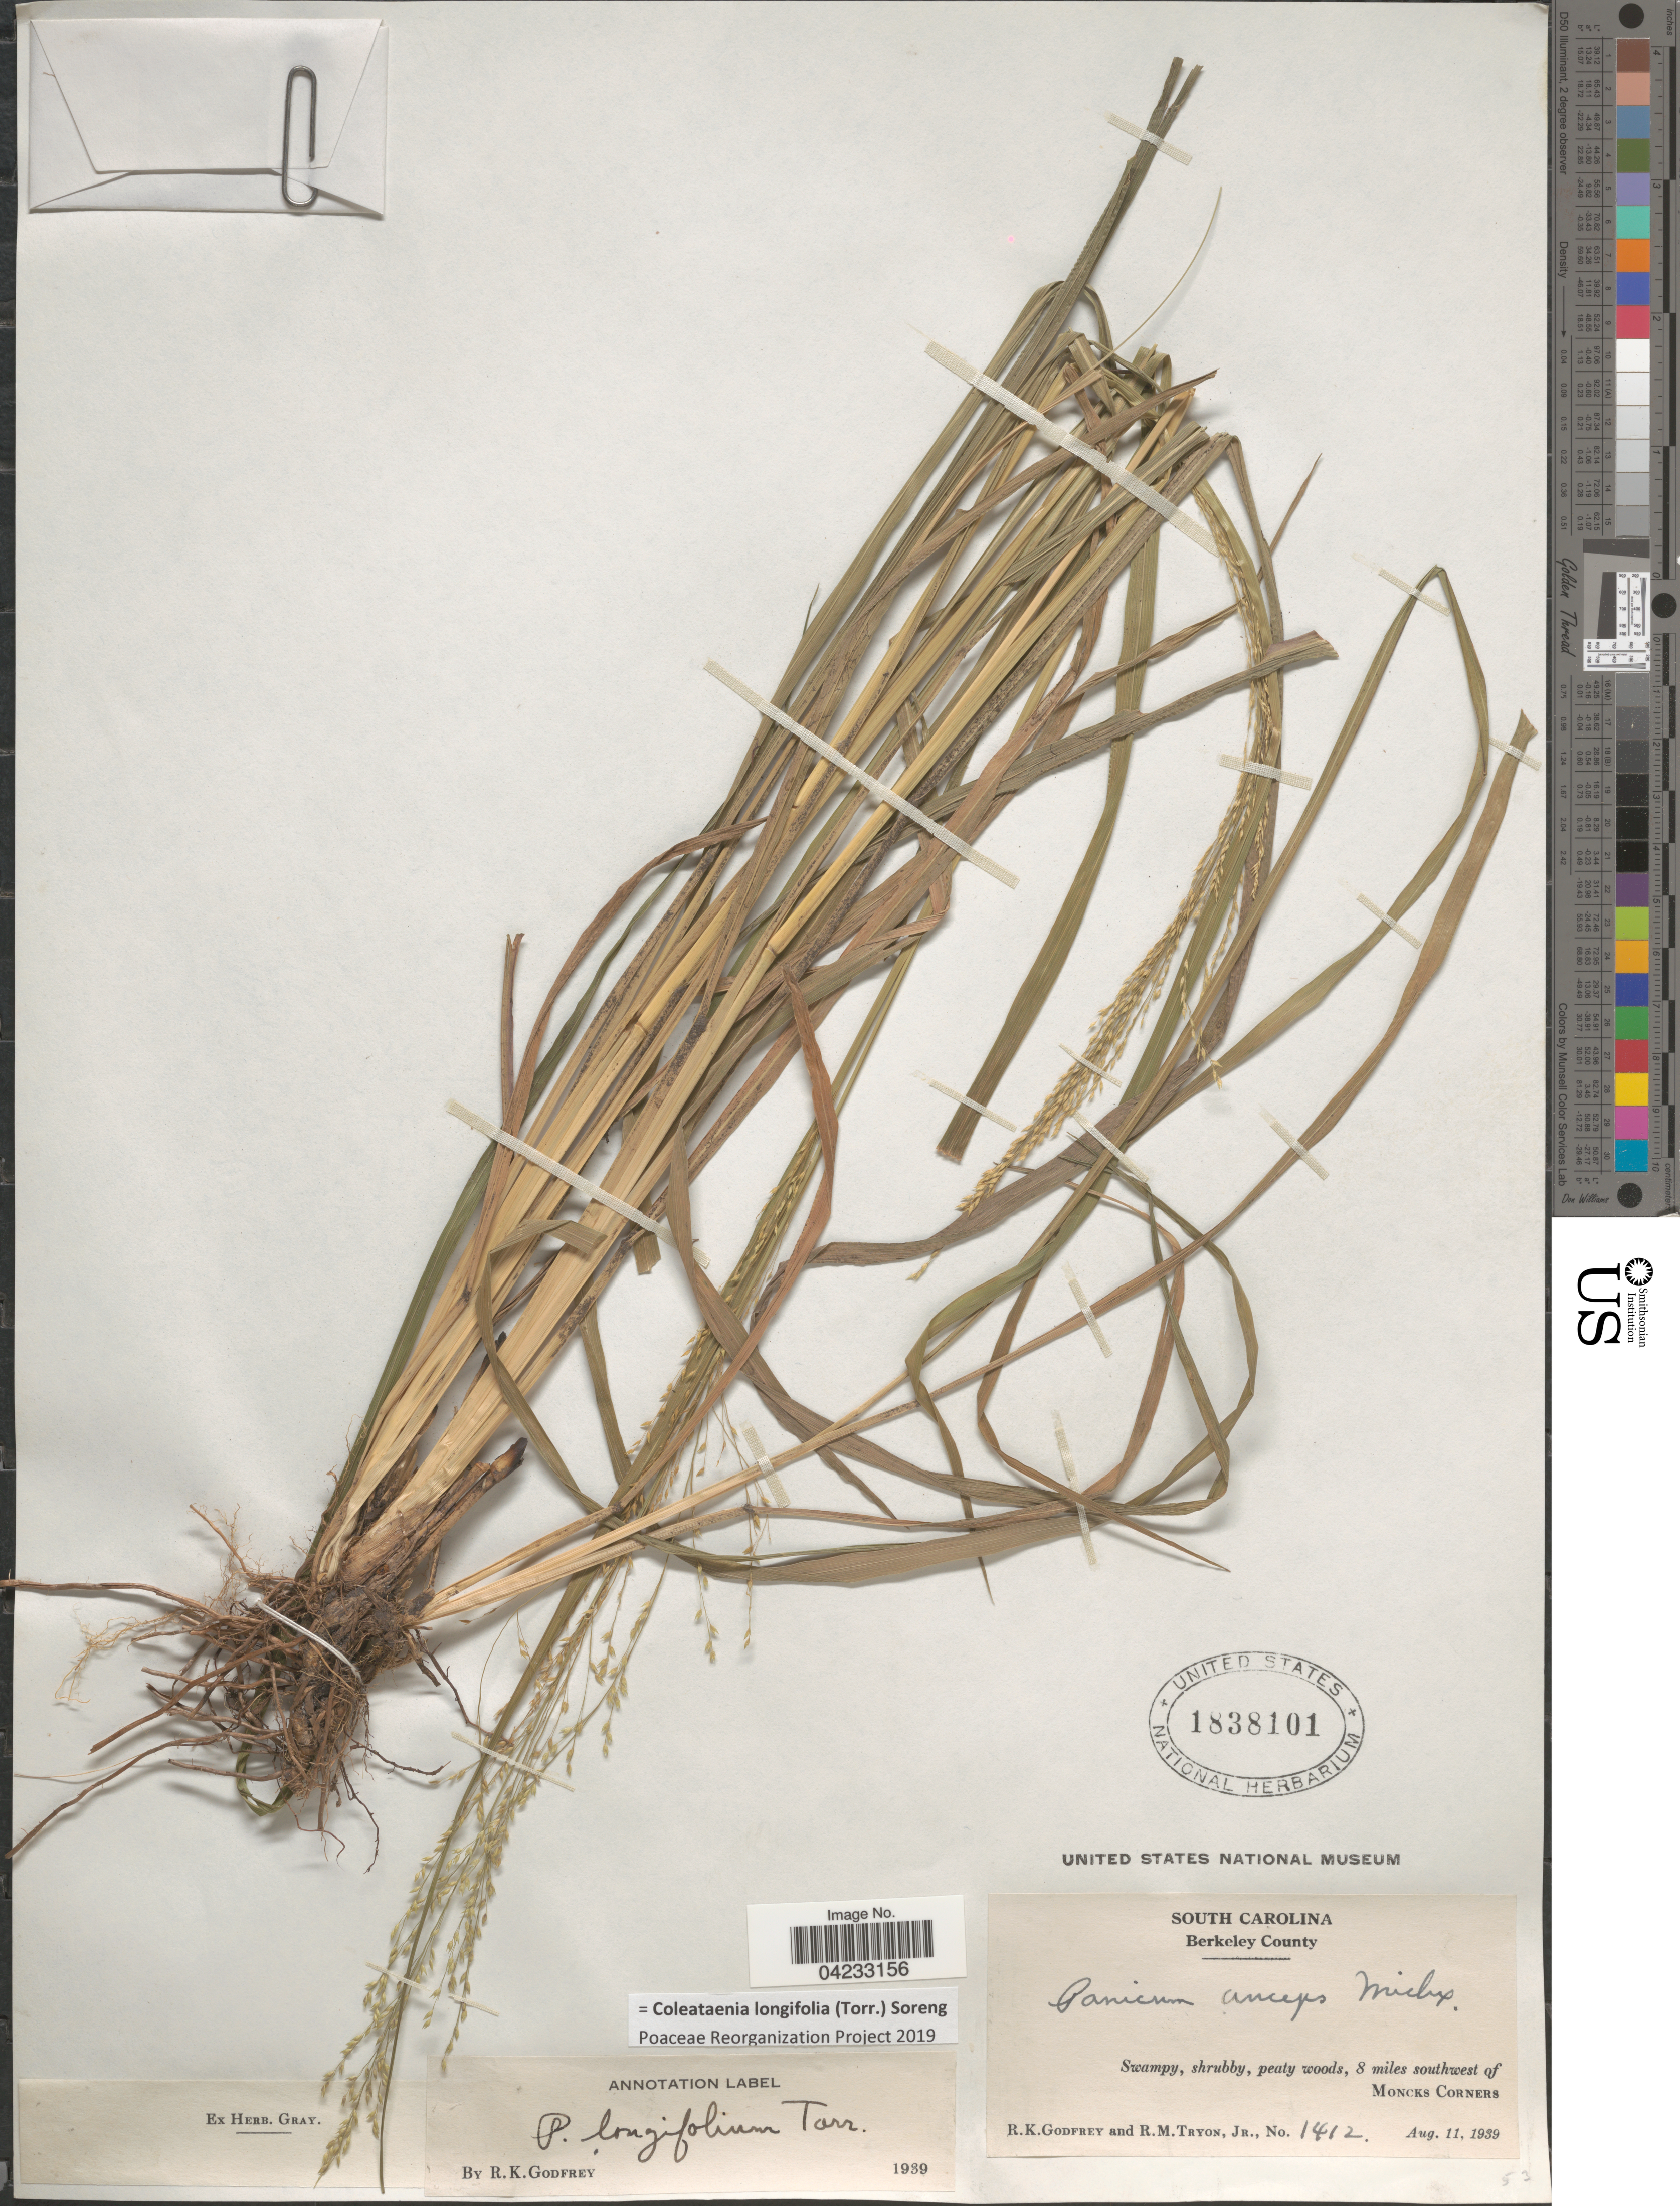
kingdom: Plantae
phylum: Tracheophyta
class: Liliopsida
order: Poales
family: Poaceae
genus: Coleataenia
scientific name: Coleataenia longifolia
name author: (Torr.) Soreng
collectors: R. K. Godfrey & R. Tryon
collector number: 1412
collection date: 1939-08-11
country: United States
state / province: South Carolina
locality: Berkeley County. Swampy, shrubby, peaty woods, 8 miles southwest of Moncks Corners.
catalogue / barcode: US 1838101